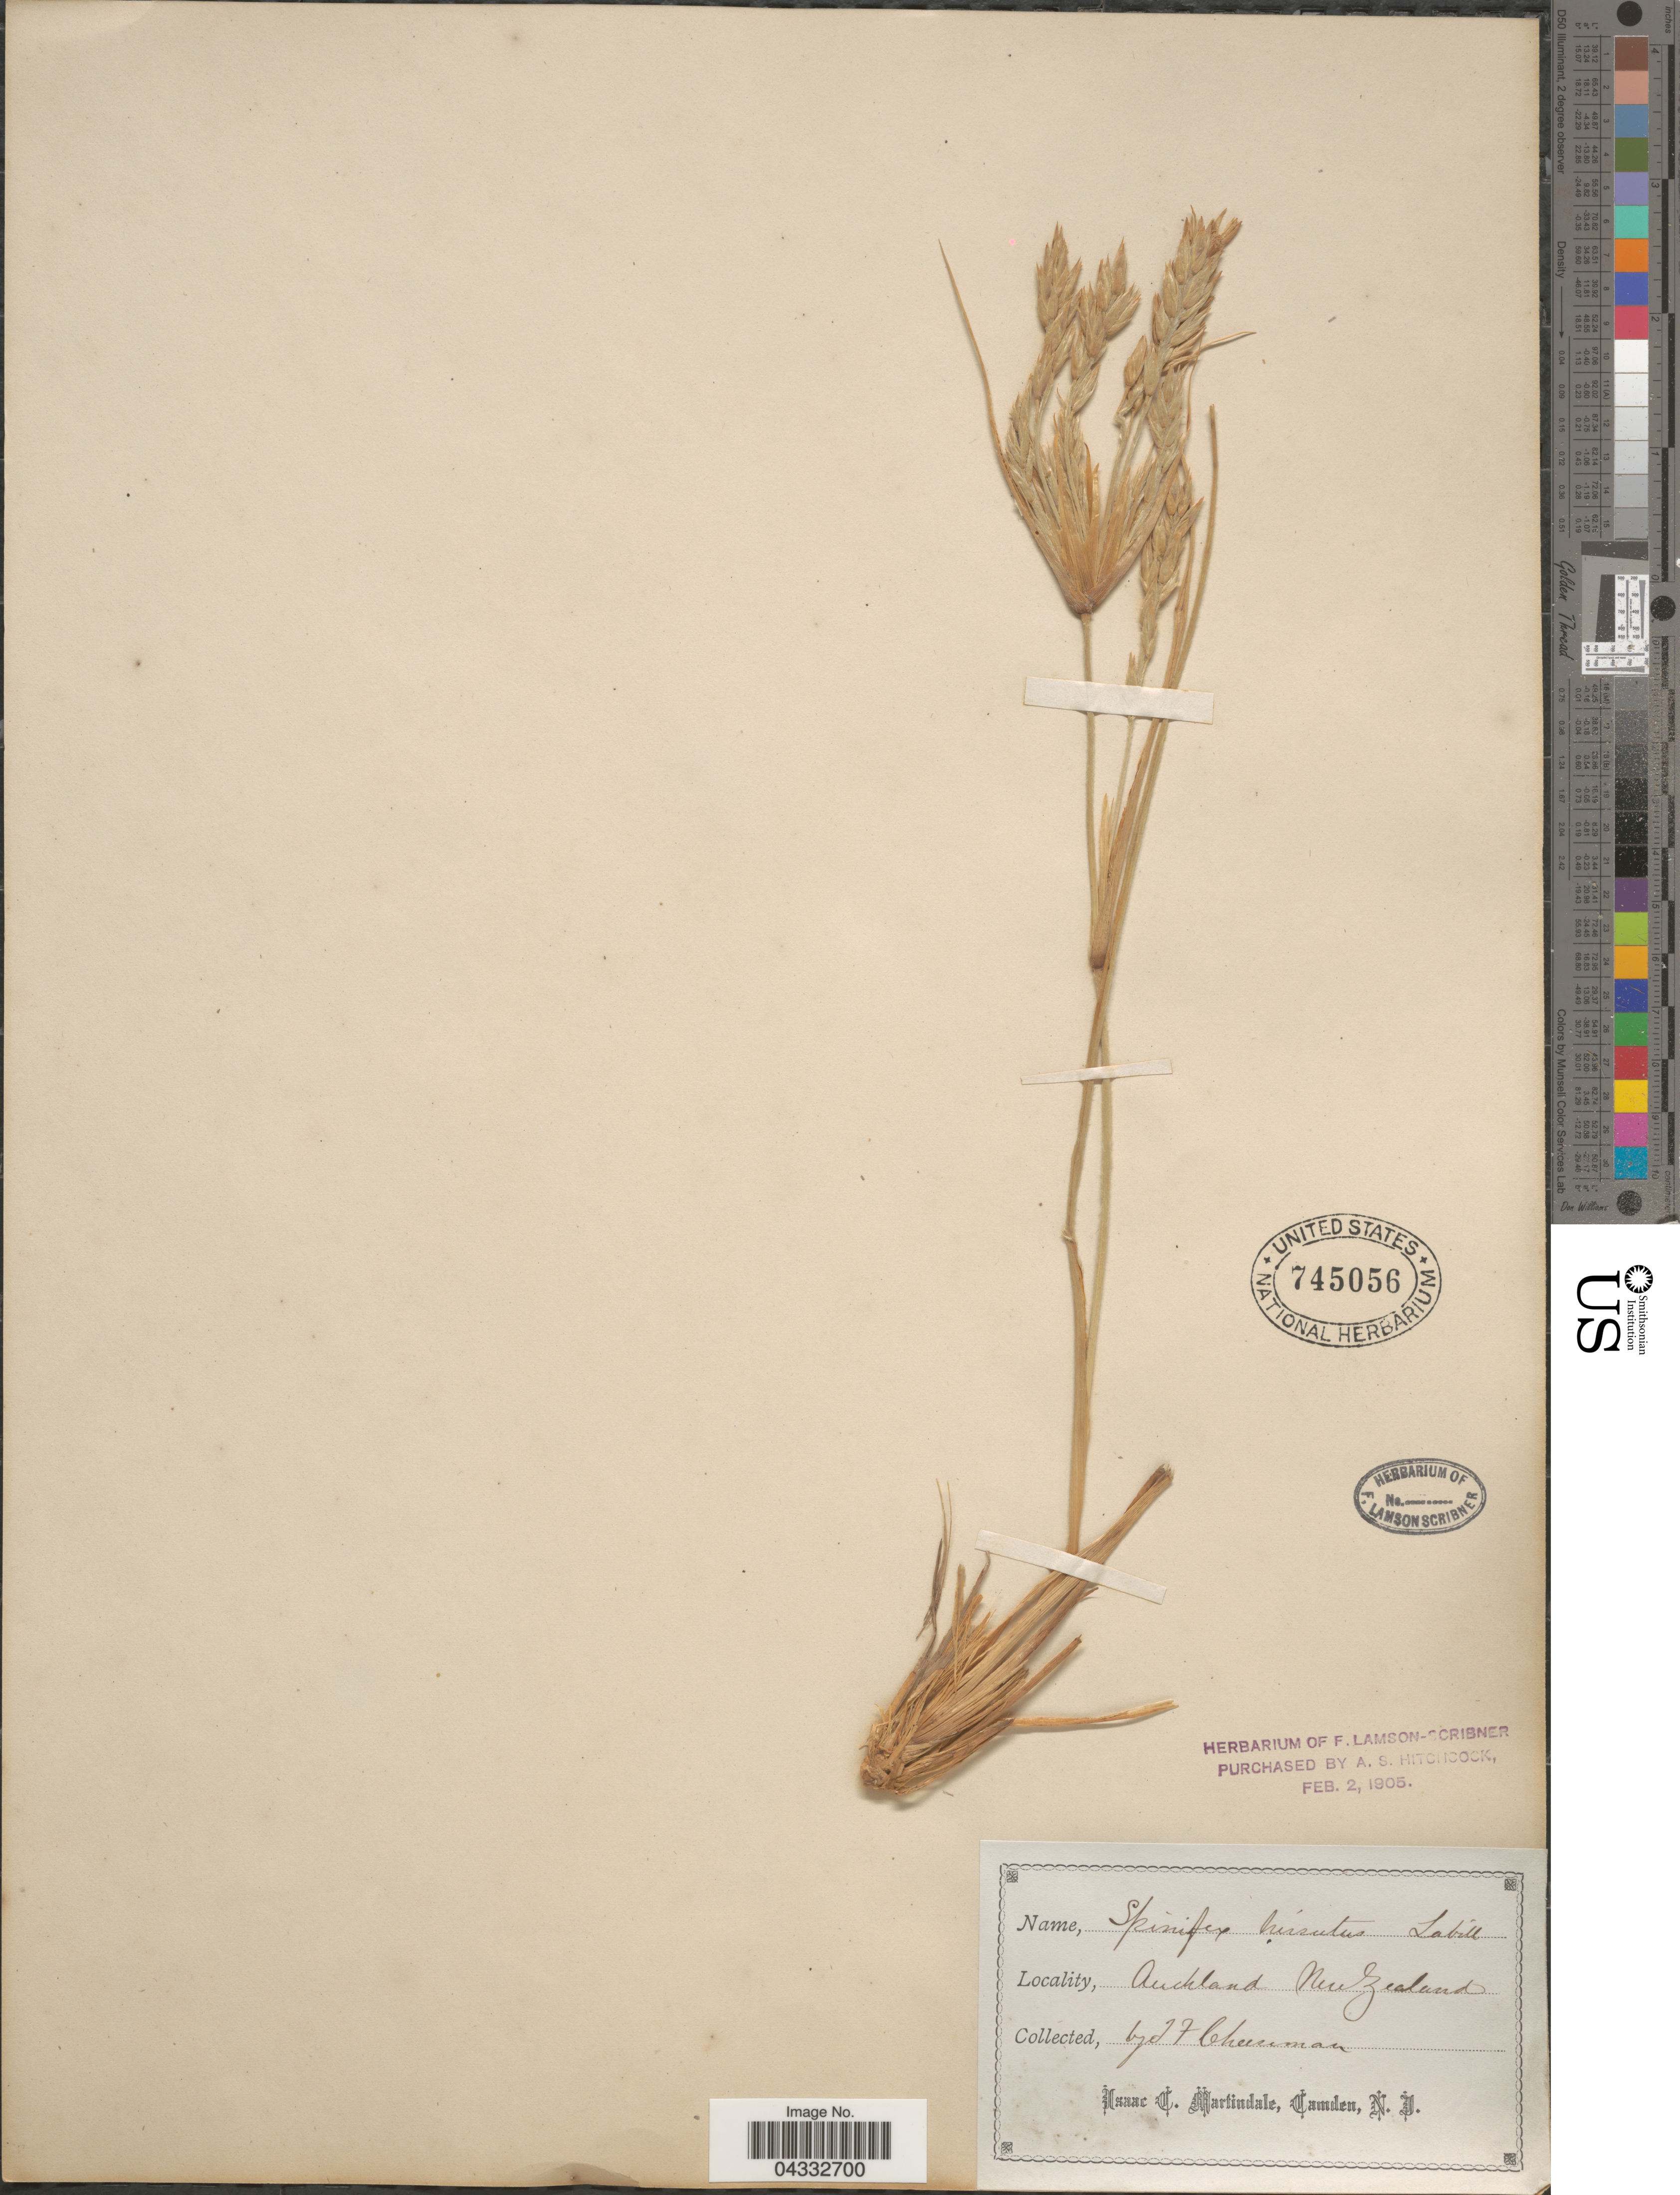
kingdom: Plantae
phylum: Tracheophyta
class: Liliopsida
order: Poales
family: Poaceae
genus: Spinifex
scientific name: Spinifex hirsutus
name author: Labill.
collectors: T. F. Cheeseman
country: New Zealand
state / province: Auckland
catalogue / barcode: US 745056